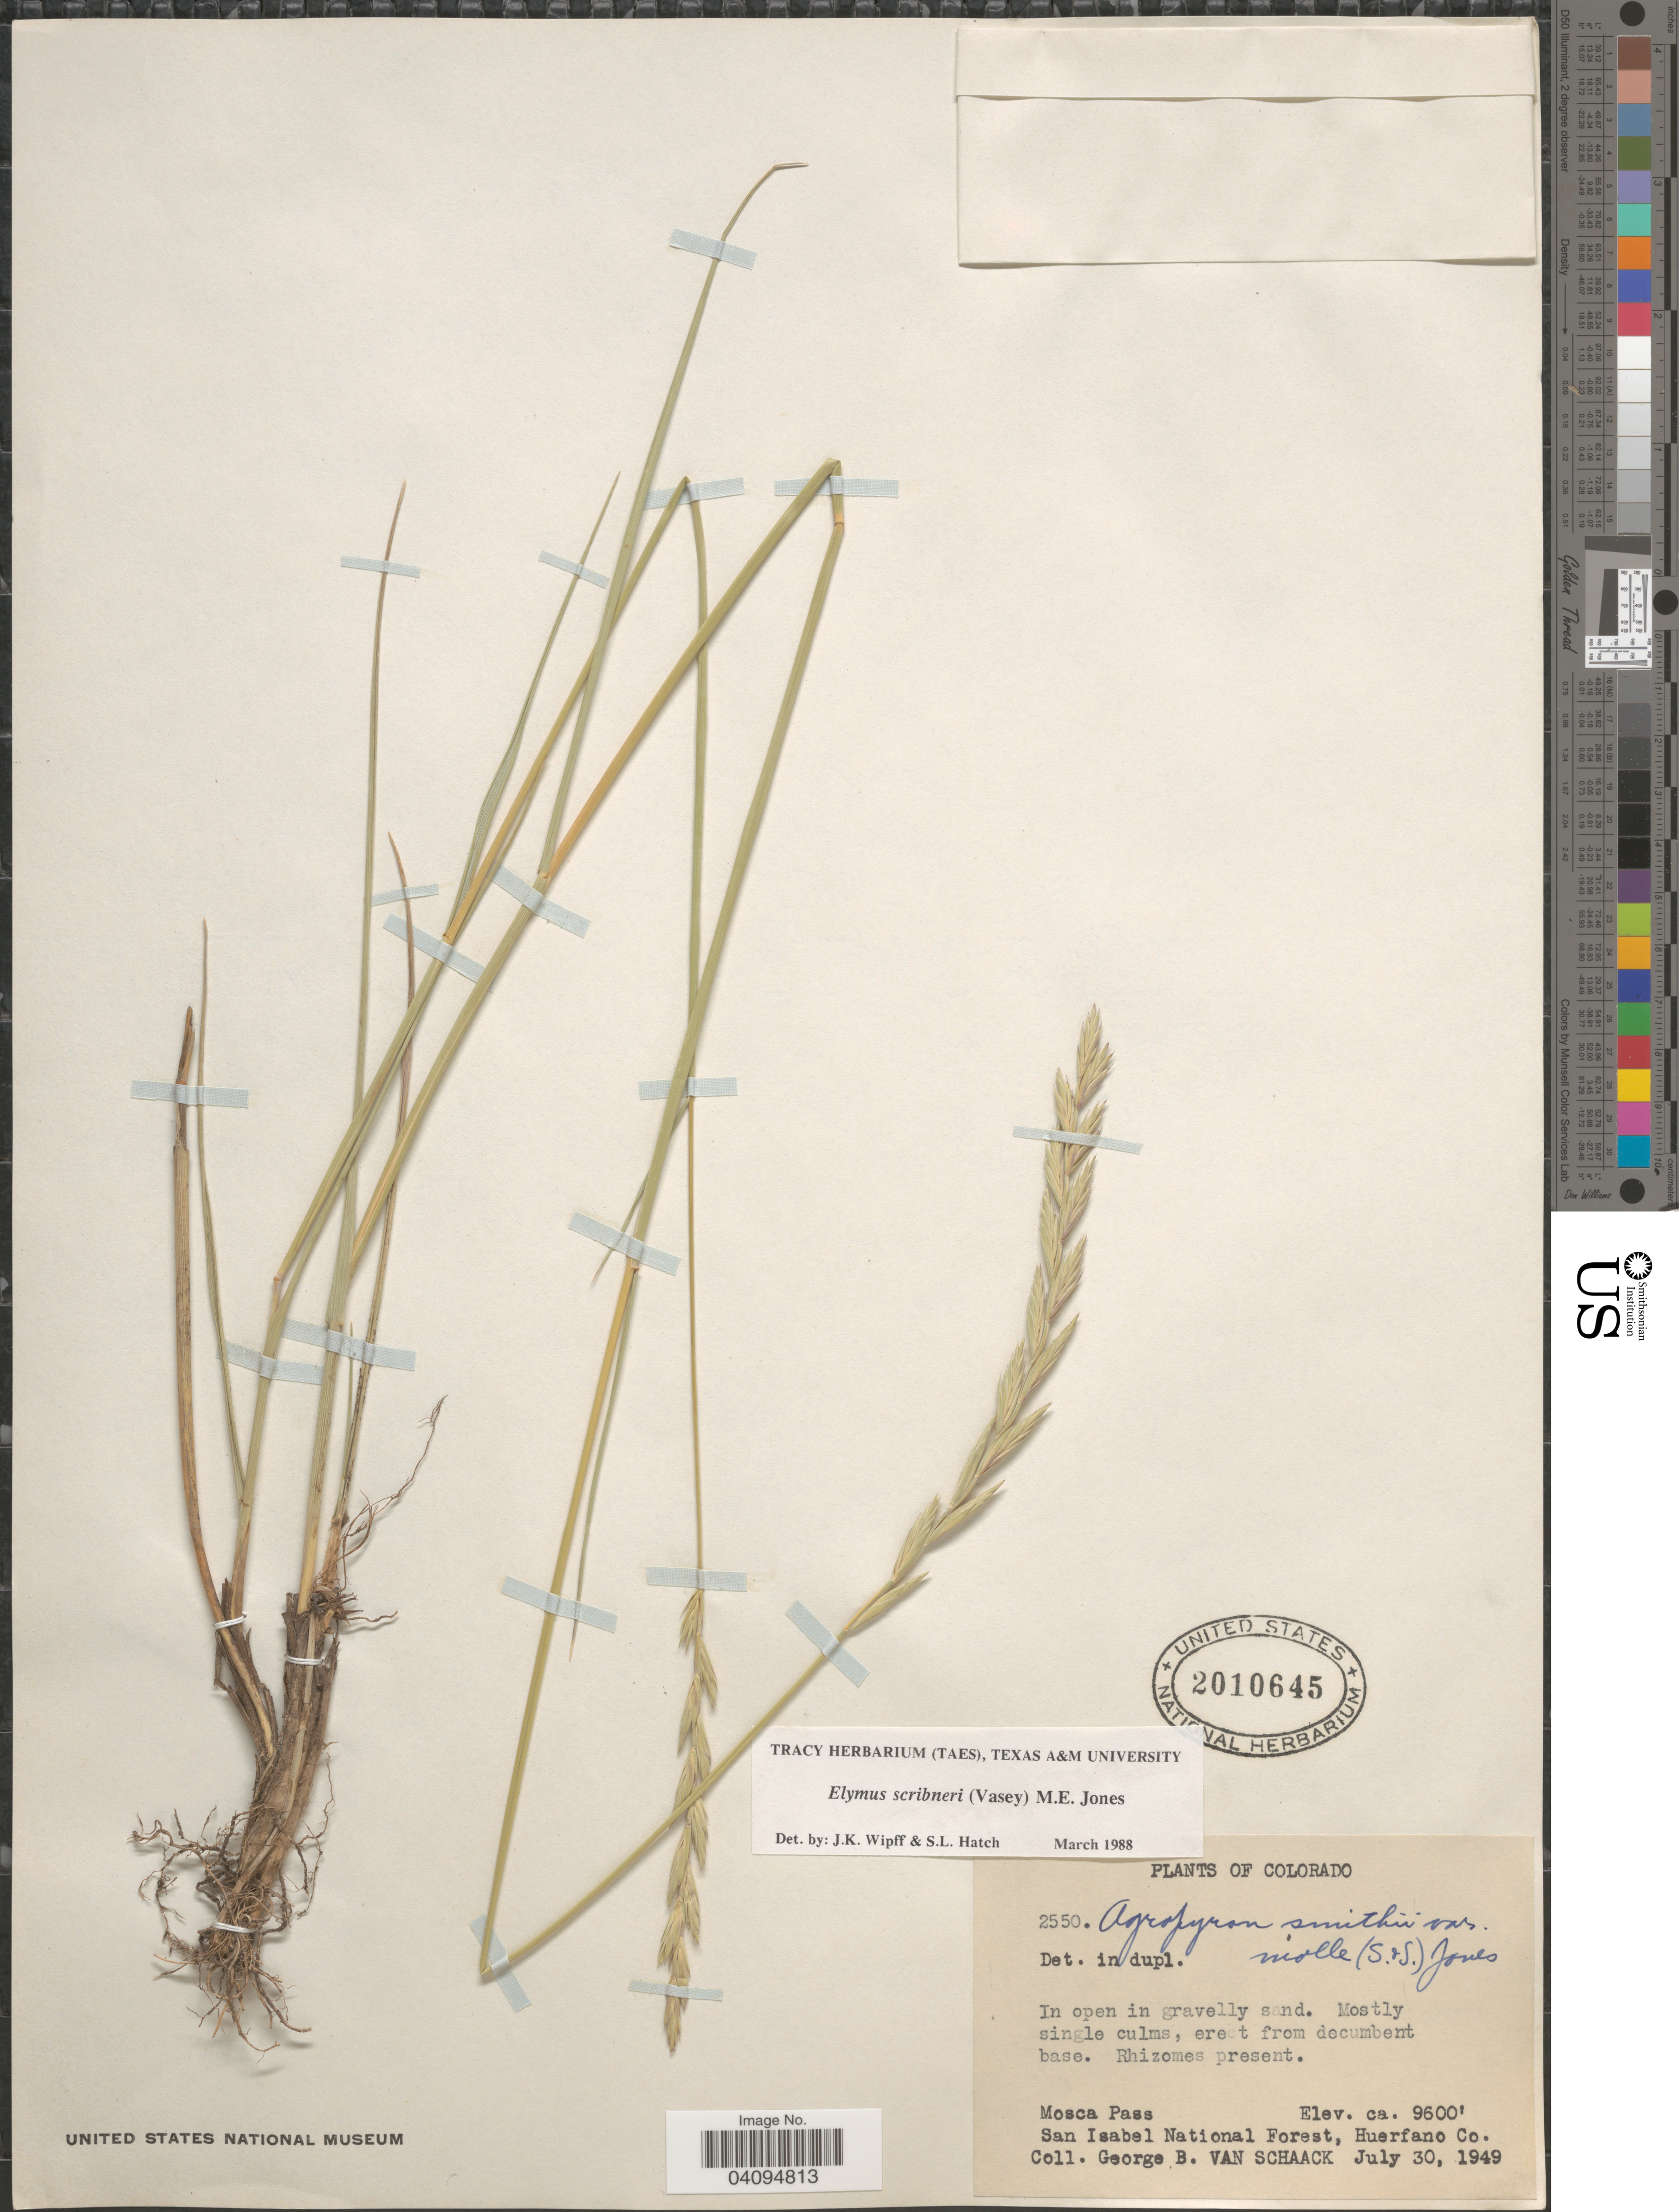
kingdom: Plantae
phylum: Tracheophyta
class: Liliopsida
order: Poales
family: Poaceae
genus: Elymus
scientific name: Elymus scribneri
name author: (Vasey) M.E. Jones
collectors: G. Van Schaack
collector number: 2550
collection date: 1949-07-30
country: United States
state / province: Colorado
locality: Mosca Pass. San Isabel National Forest, Huerfano Co.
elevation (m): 2926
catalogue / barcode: US 2010645